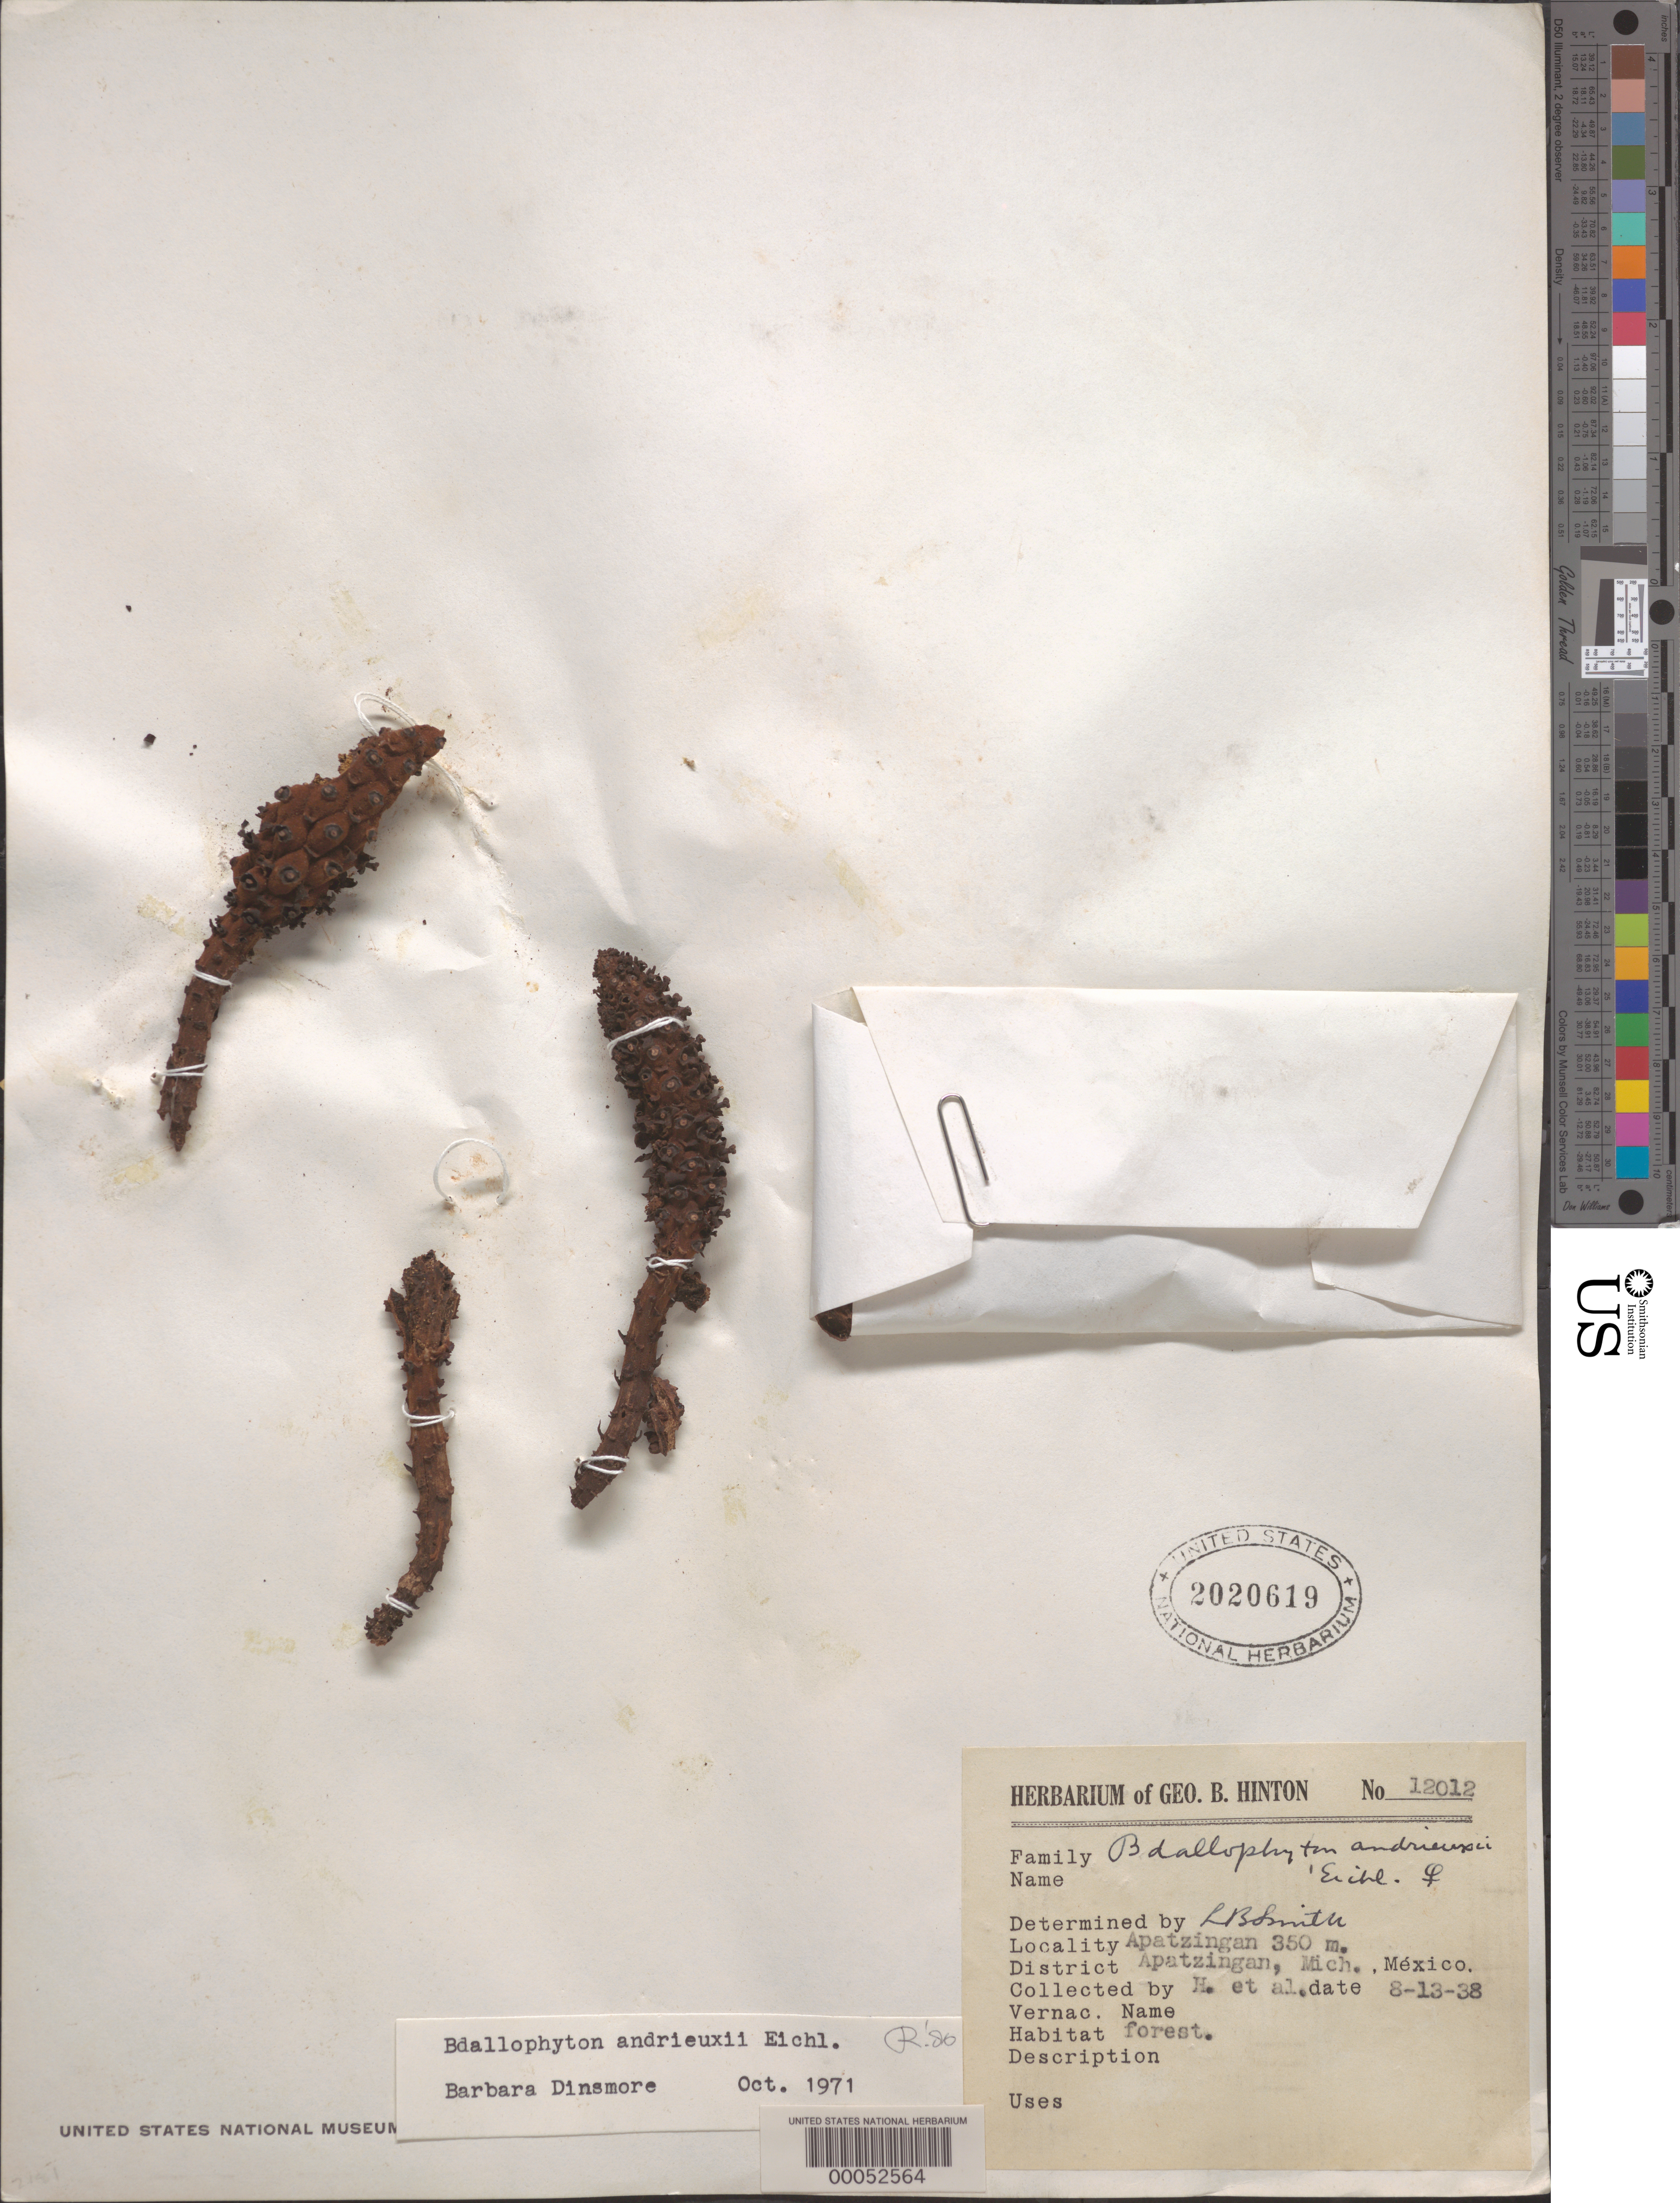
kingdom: Plantae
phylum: Tracheophyta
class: Magnoliopsida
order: Malvales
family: Cytinaceae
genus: Bdallophytum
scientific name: Bdallophytum andrieuxii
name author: Eichler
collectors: G. B. Hinton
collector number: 12012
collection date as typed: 13 Aug 1938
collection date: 1938-08-13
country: Mexico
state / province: Michoacán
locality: Apatzingan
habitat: Forest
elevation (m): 350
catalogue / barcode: US 2020619